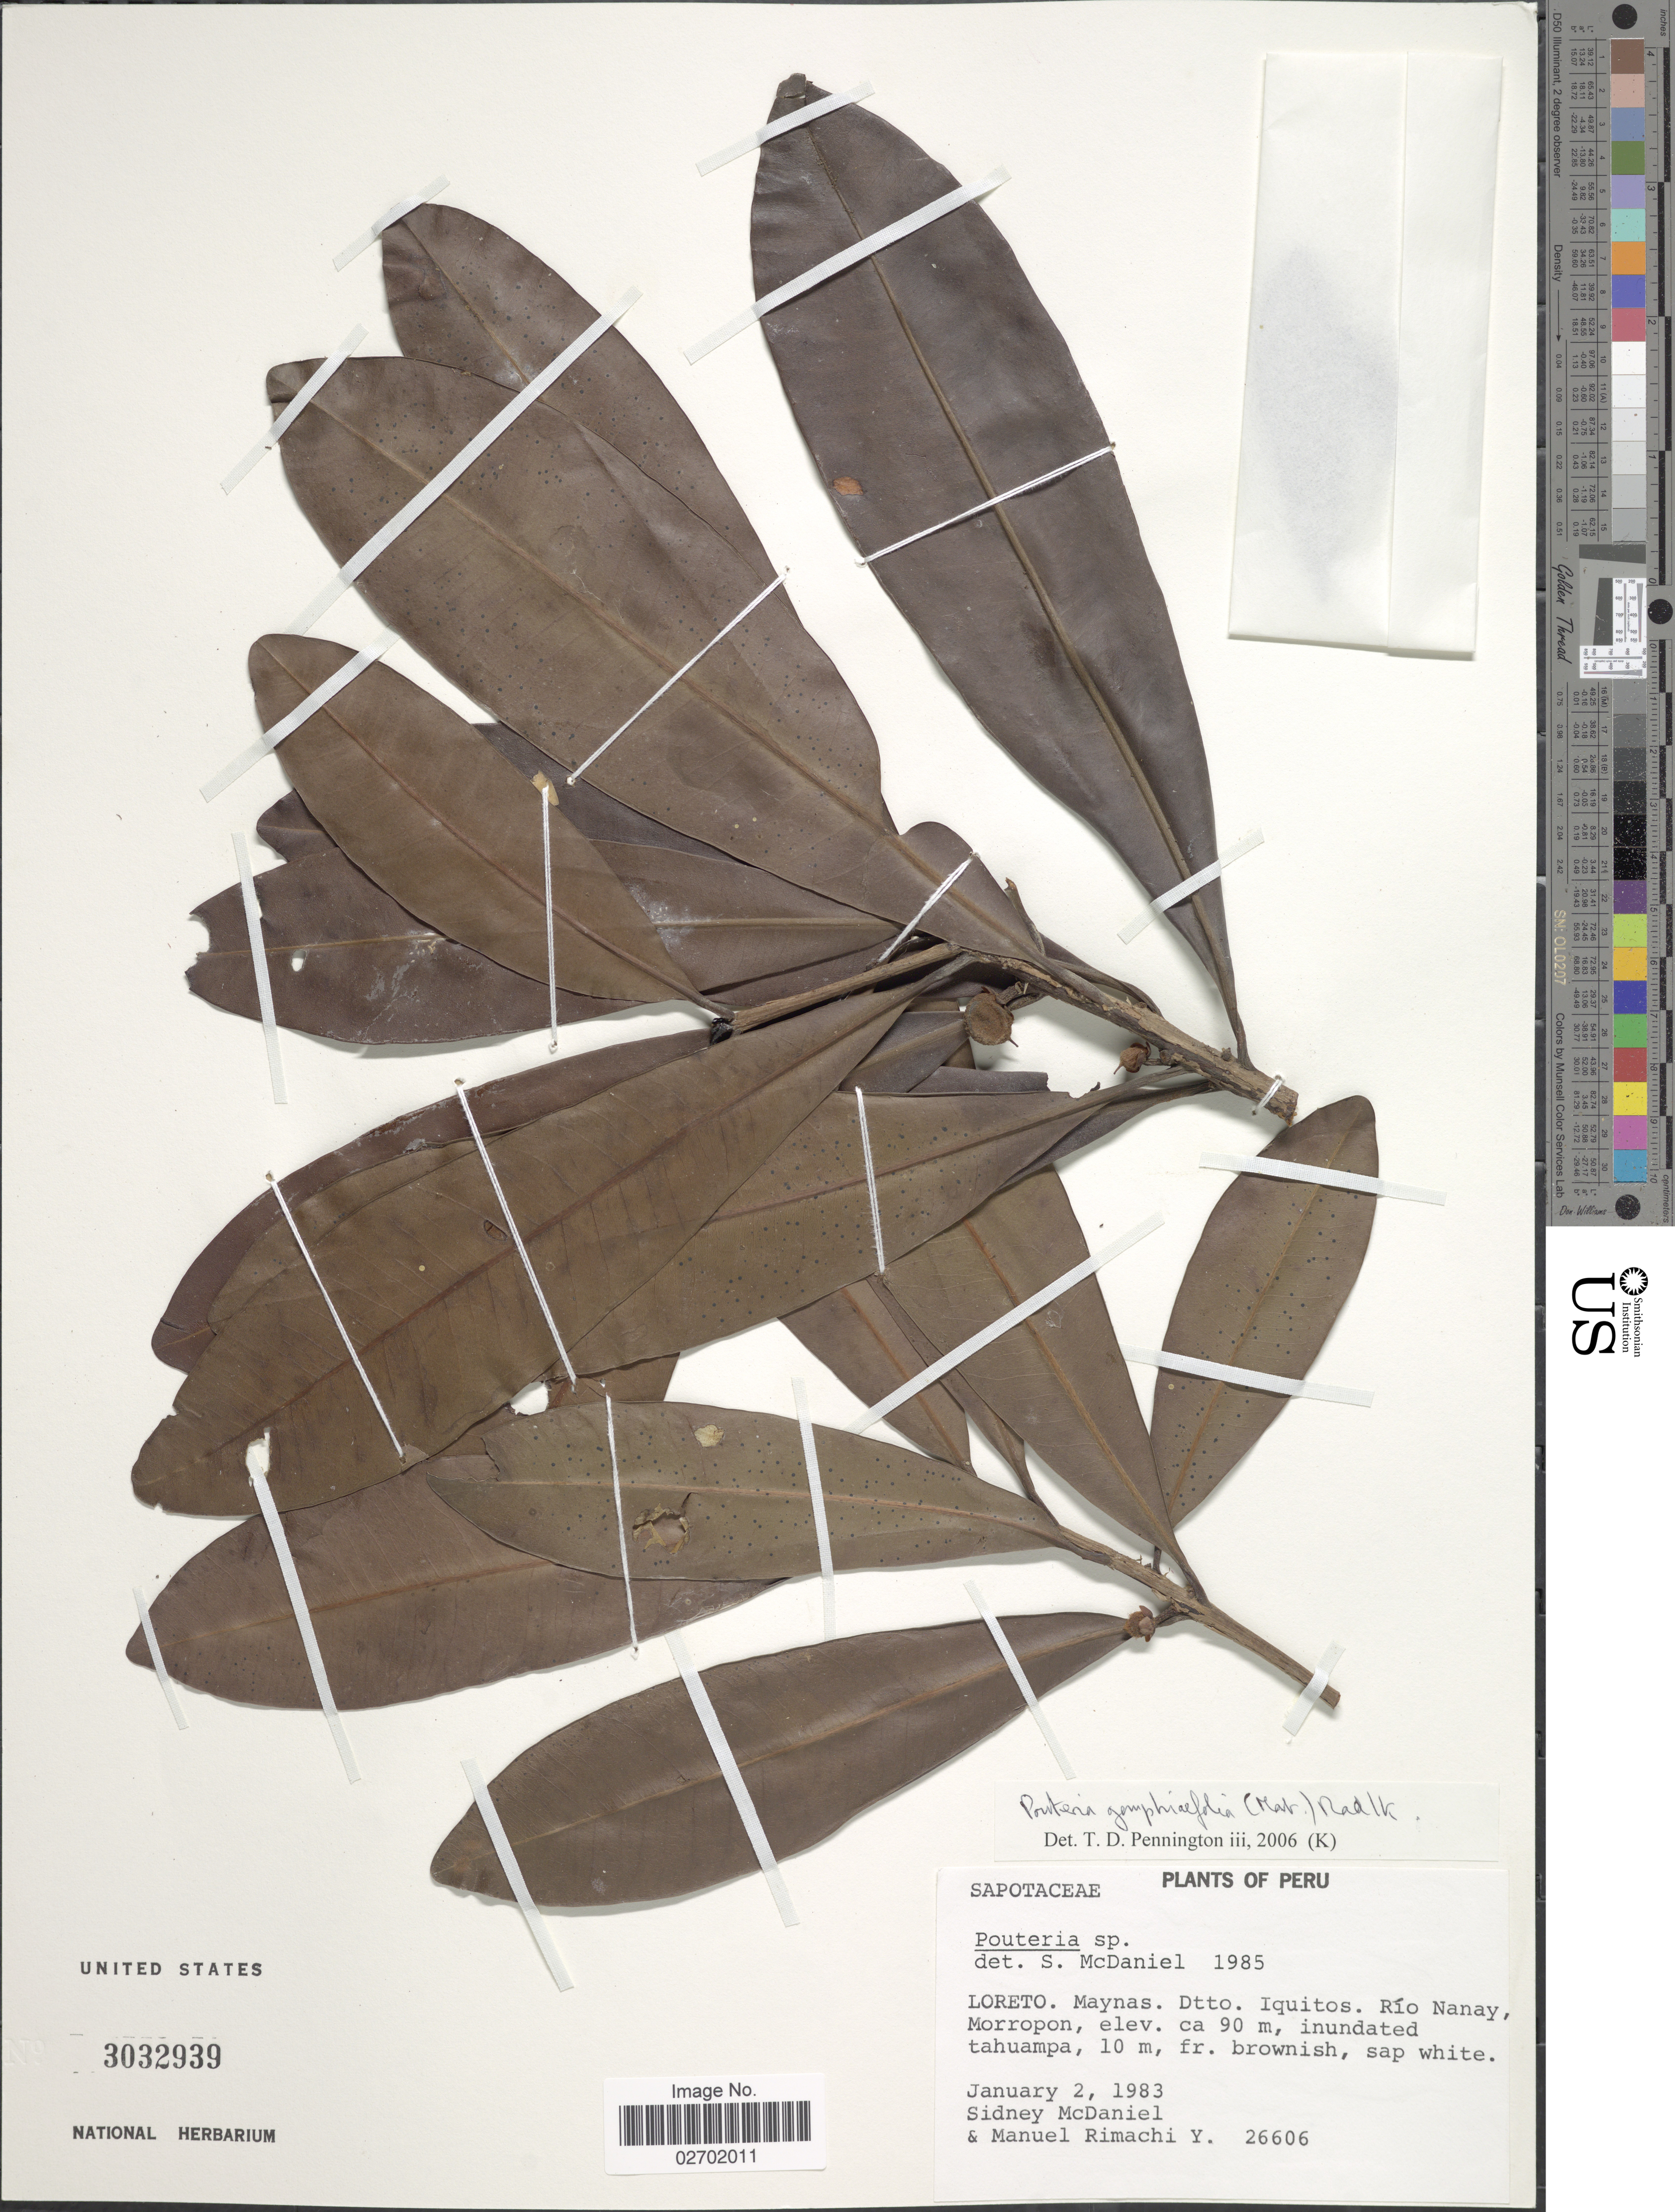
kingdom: Plantae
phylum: Tracheophyta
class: Magnoliopsida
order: Ericales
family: Sapotaceae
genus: Pouteria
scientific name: Pouteria gomphiifolia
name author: (Mart. ex Miq.) Radlk.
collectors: S. McDaniel & M. Rimachi Y.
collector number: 26606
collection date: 1983-01-02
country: Peru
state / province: Loreto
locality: Maynas Dtto Iquitos. Río Nanay, Morropon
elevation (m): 90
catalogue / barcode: US 3032939